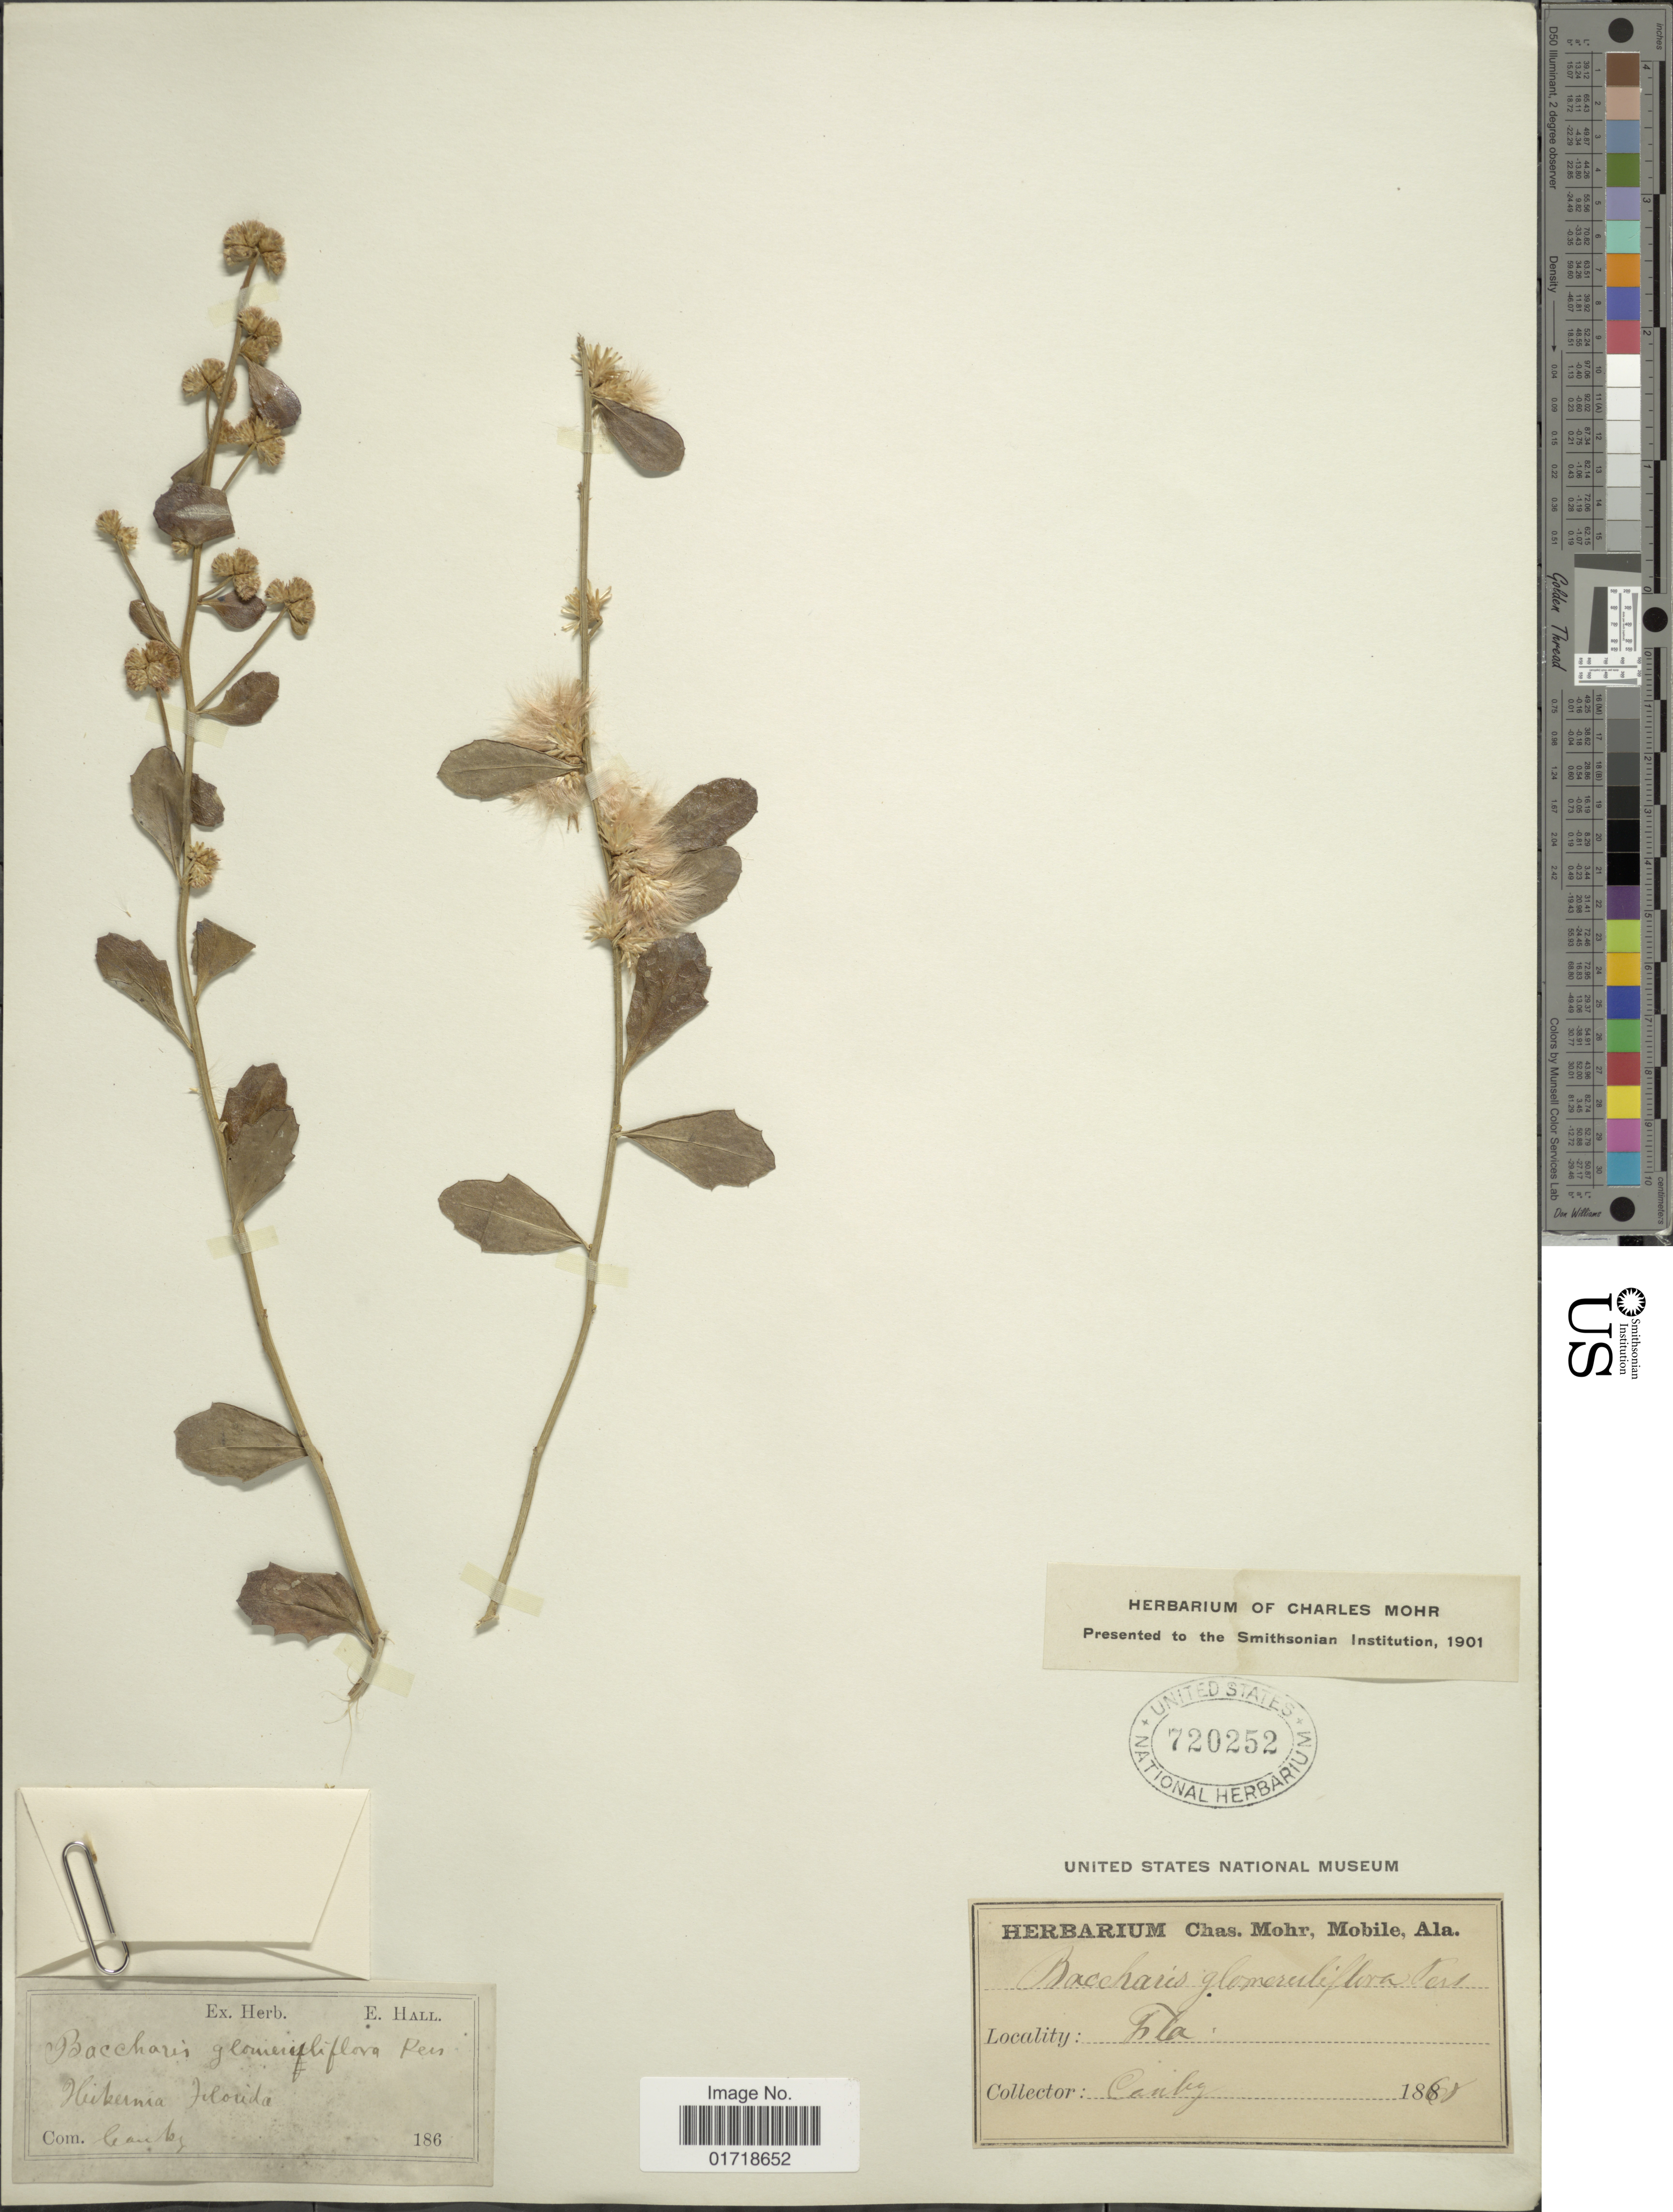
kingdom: Plantae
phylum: Tracheophyta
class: Magnoliopsida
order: Asterales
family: Asteraceae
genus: Baccharis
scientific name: Baccharis glomeruliflora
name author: Pers.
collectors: Canby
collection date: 1860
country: United States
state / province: Florida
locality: Hibernia.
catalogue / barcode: US 720252